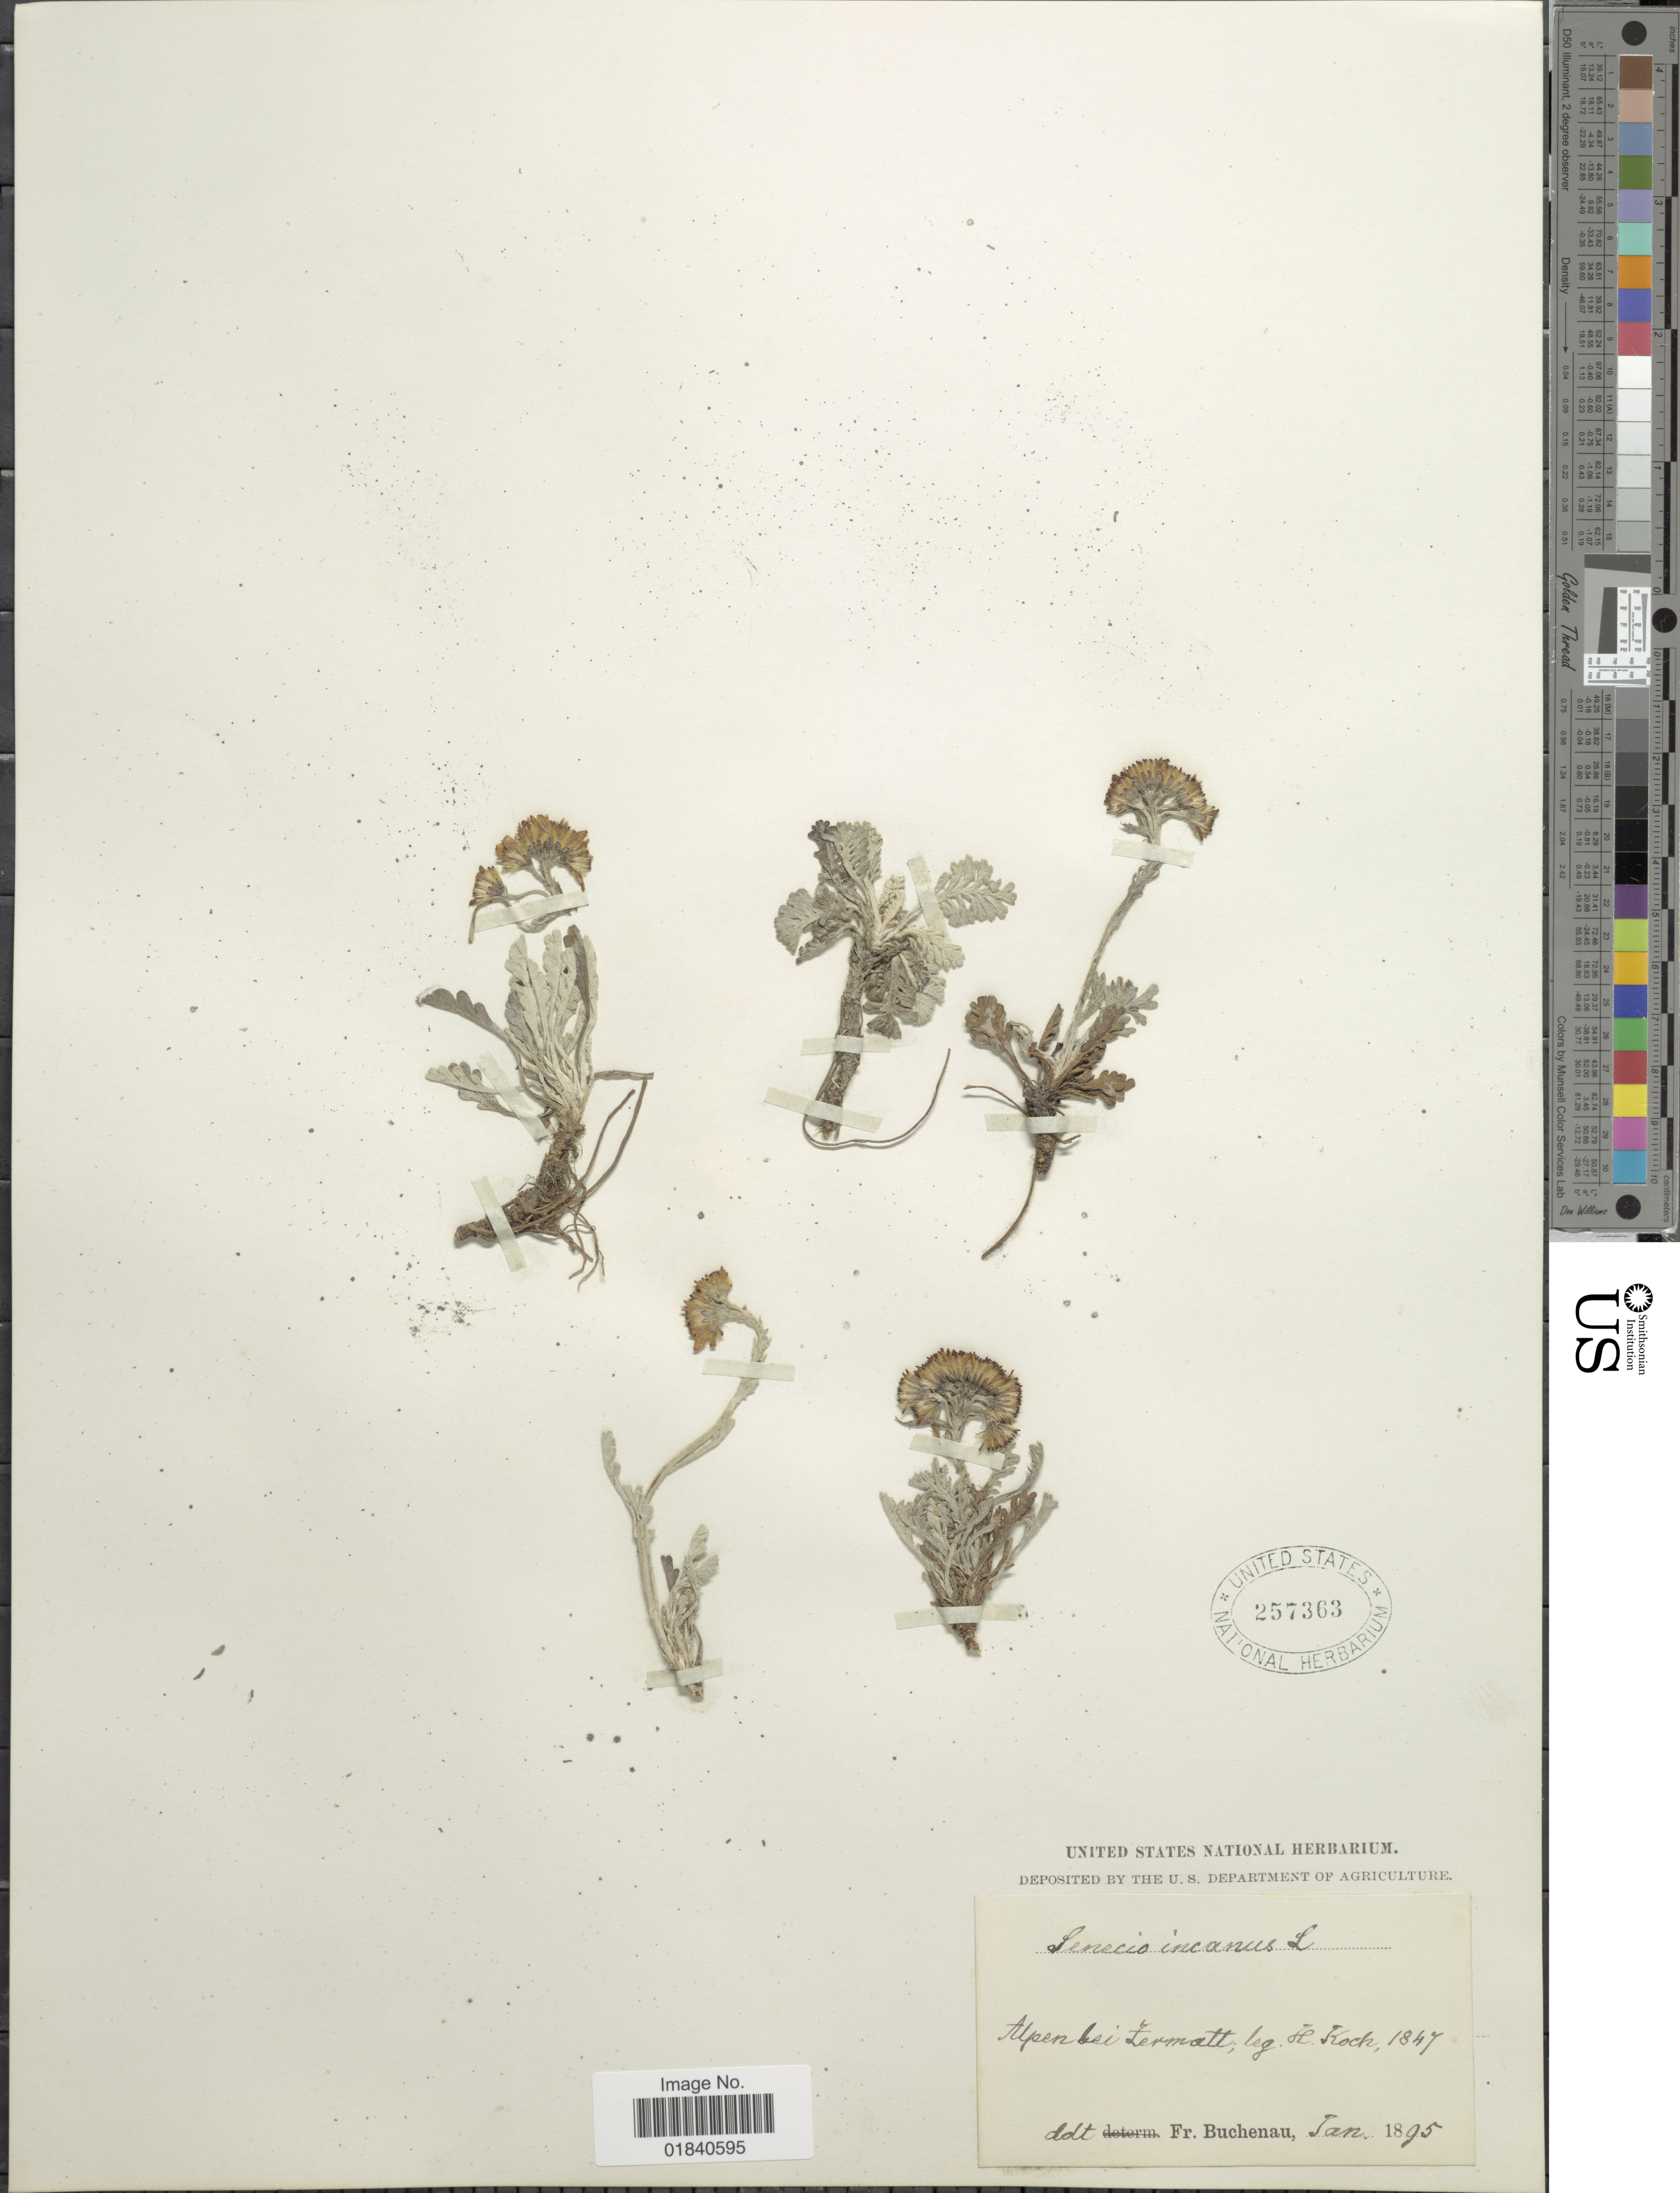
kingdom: Plantae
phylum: Tracheophyta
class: Magnoliopsida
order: Asterales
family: Asteraceae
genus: Jacobaea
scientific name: Jacobaea incana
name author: (L.) Veldkamp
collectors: H. Koch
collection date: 1847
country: Switzerland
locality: Alpen bei Zermatt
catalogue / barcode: US 257363